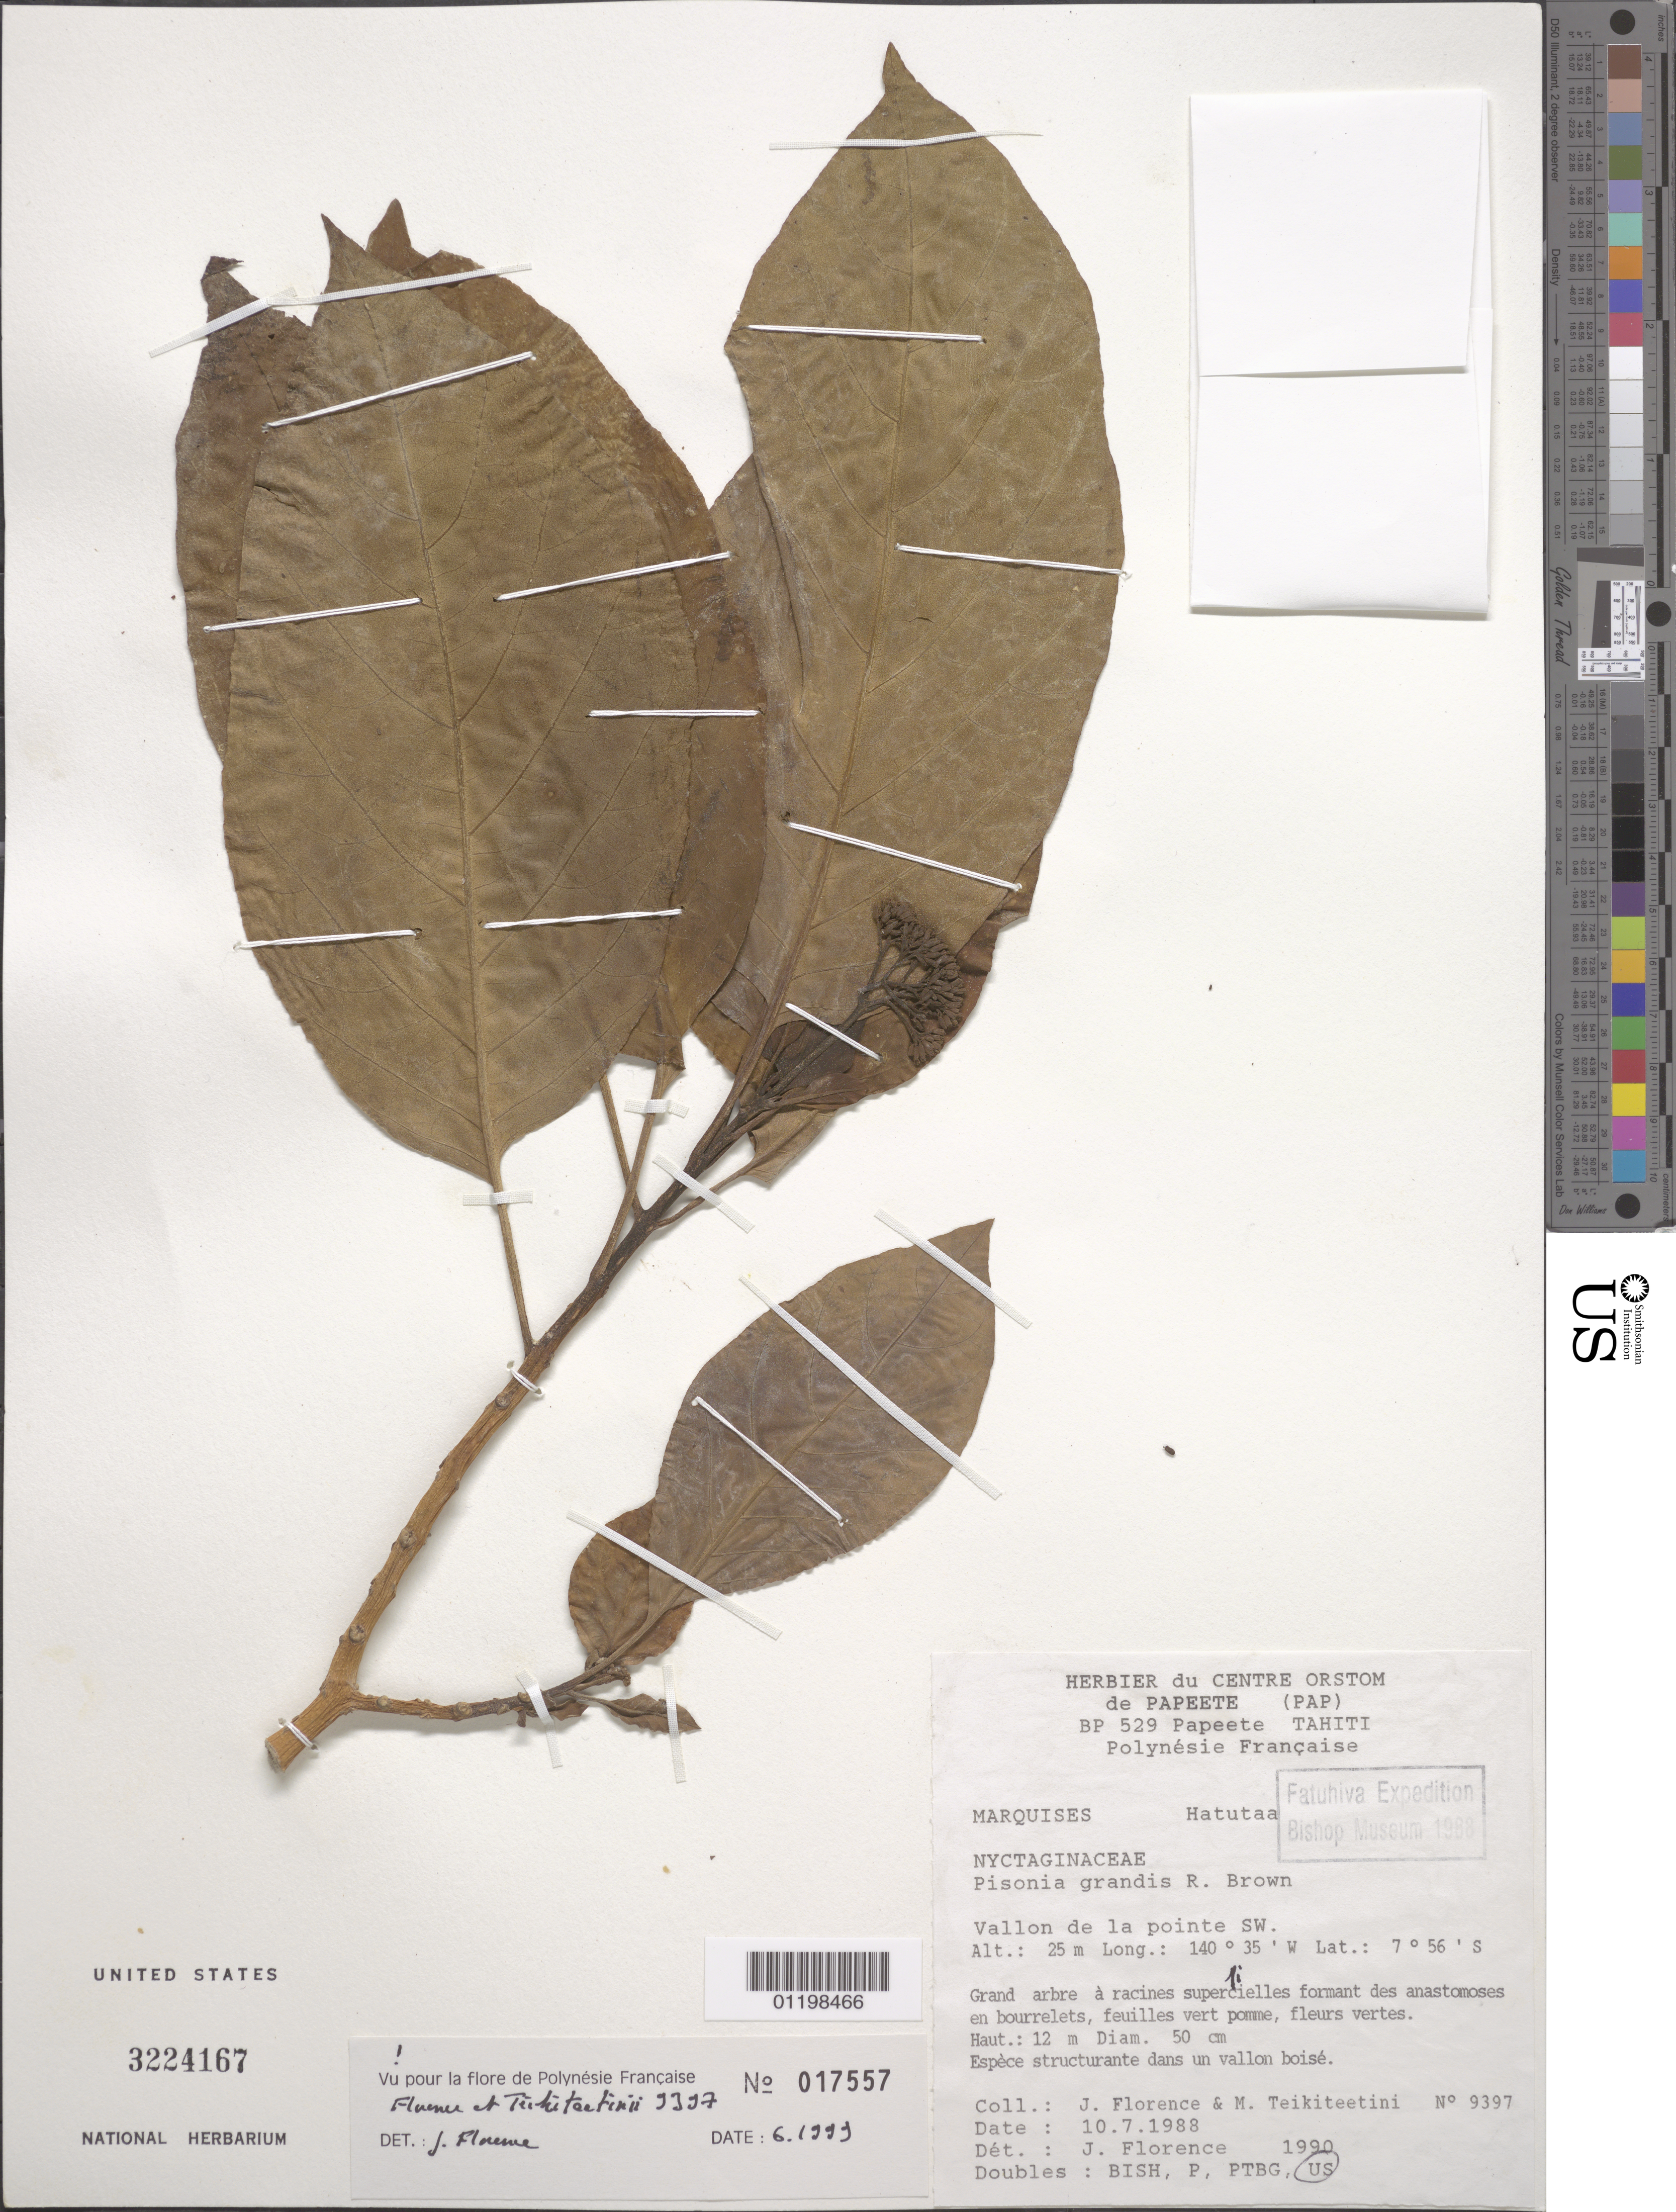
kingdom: Plantae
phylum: Tracheophyta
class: Magnoliopsida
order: Caryophyllales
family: Nyctaginaceae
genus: Pisonia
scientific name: Pisonia grandis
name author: R. Br.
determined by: Florence, J.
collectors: J. Florence & M. Teikiteetini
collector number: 9397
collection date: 1988-07-10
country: French Polynesia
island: Hatutaa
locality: Vallon de la pointe SW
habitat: Espèce structurante dans un vallon boisé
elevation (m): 25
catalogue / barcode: US 3224167